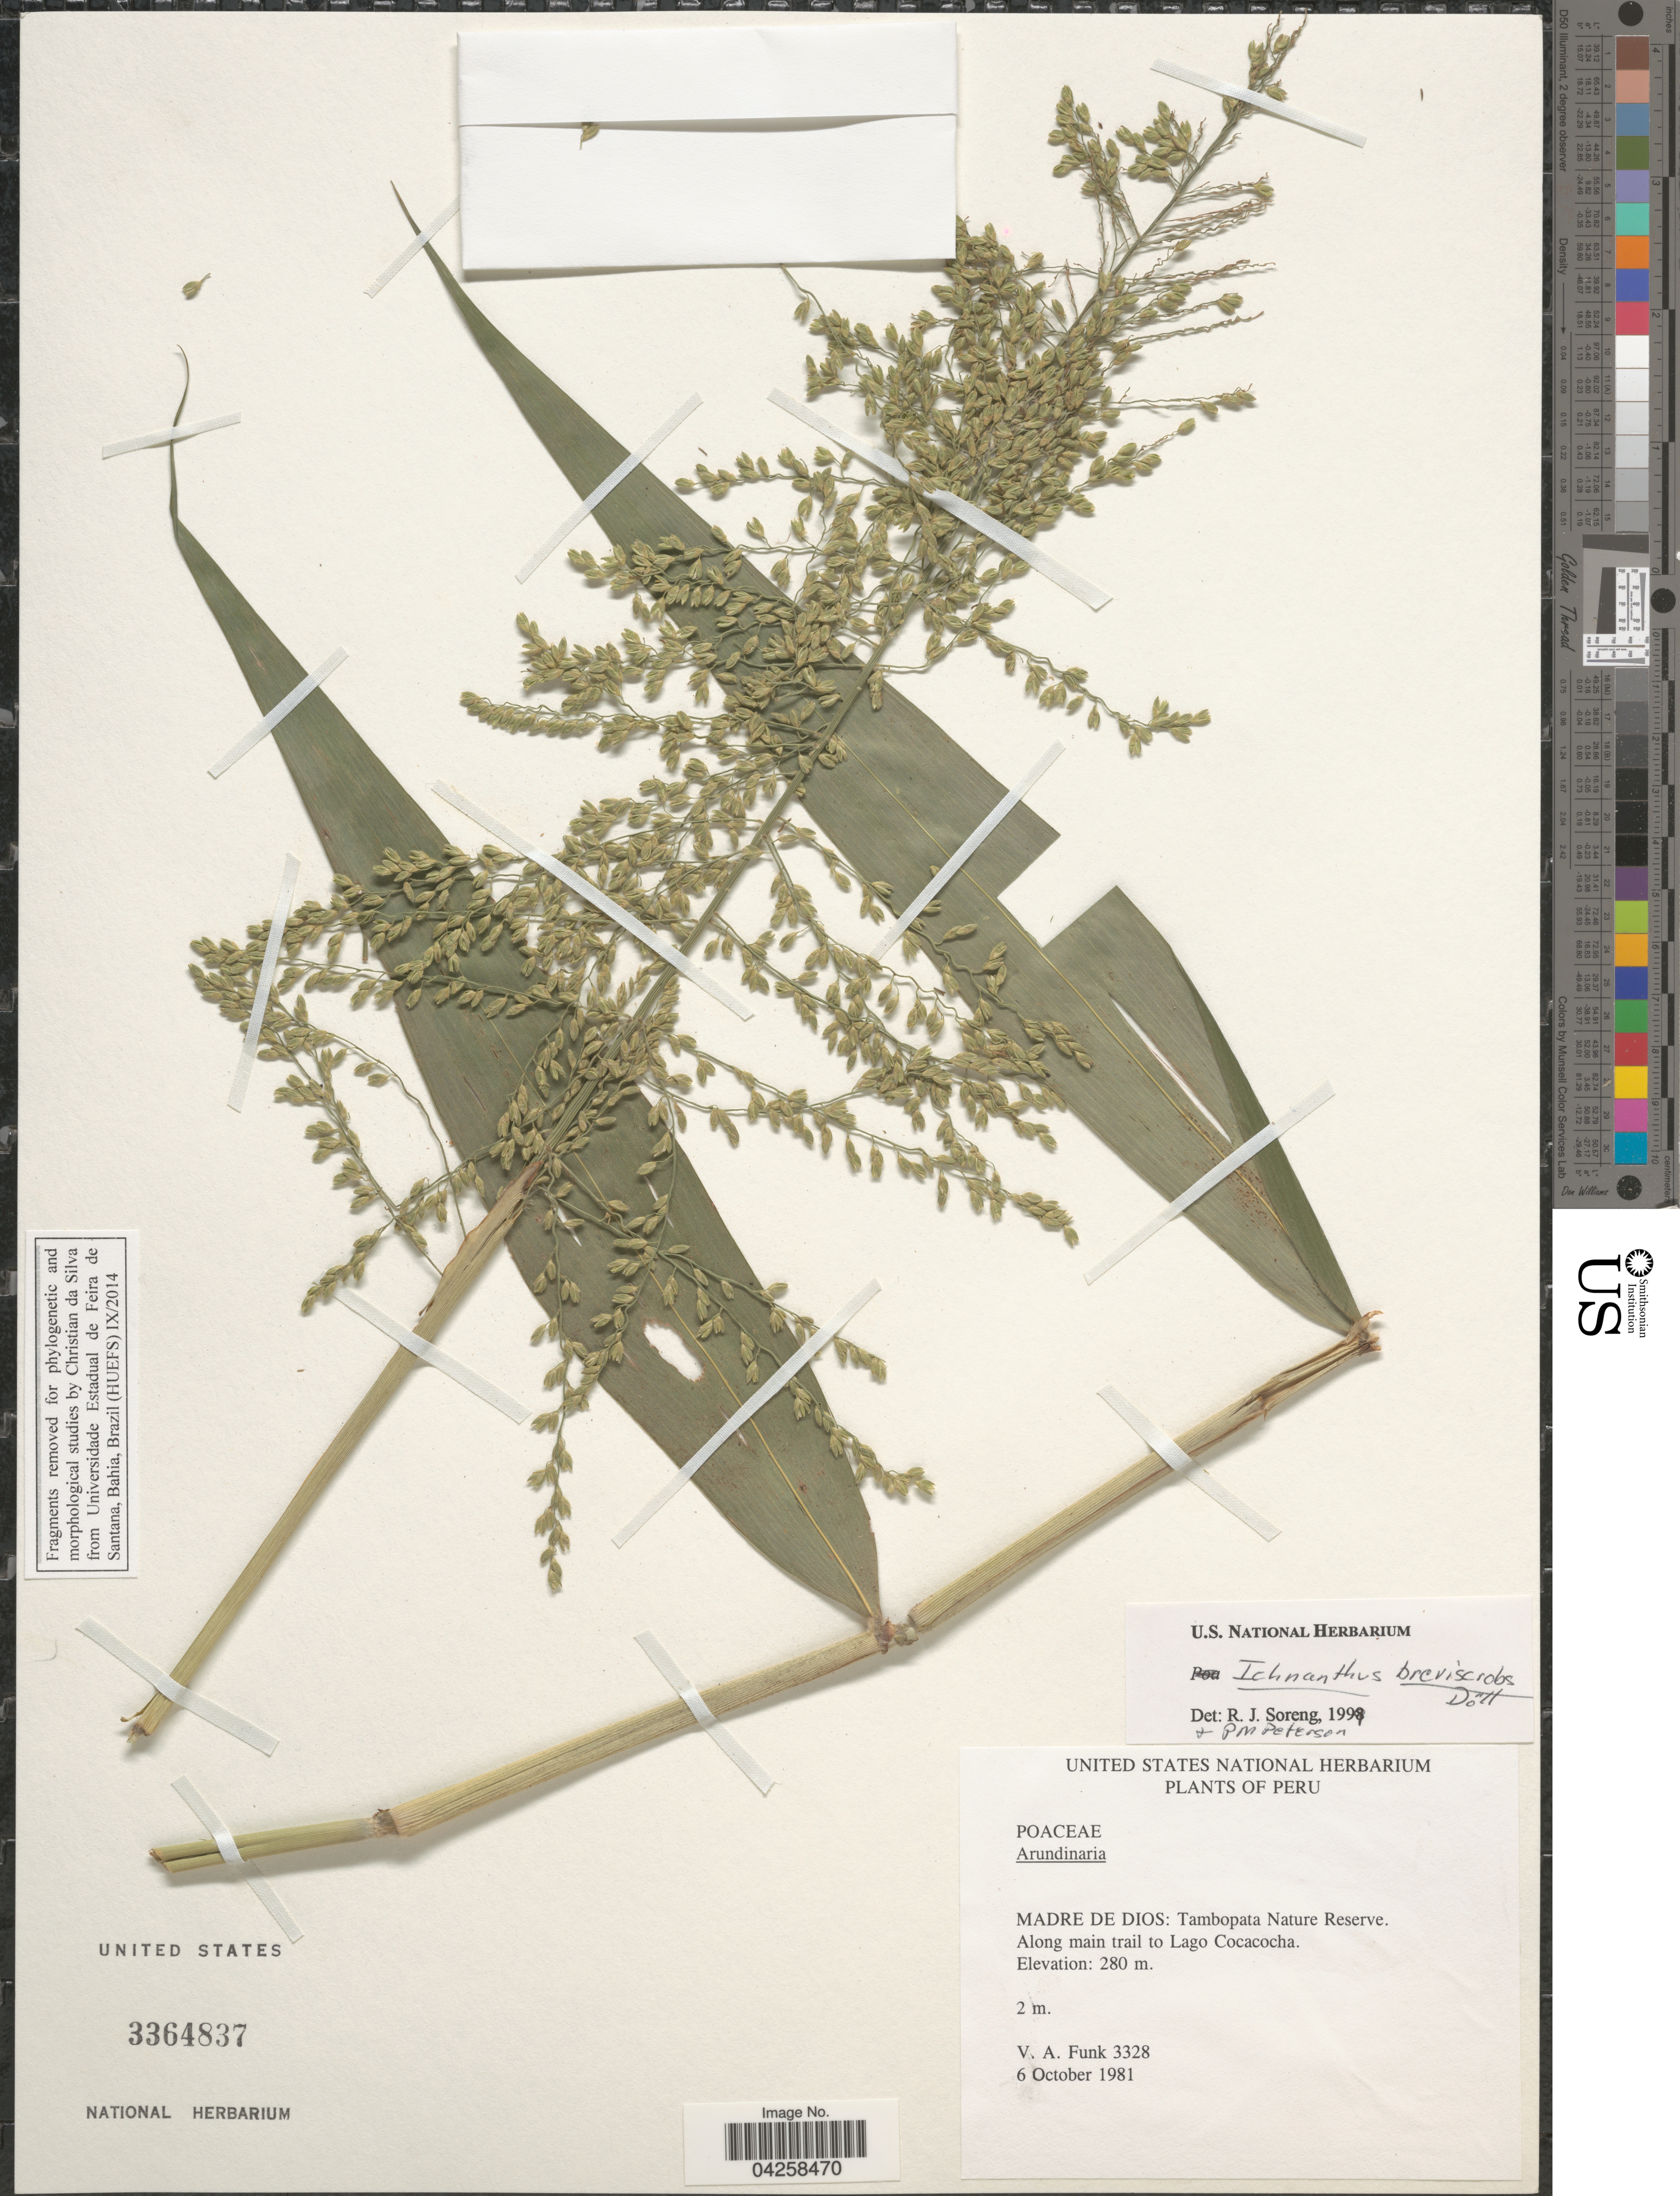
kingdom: Plantae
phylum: Tracheophyta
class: Liliopsida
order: Poales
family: Poaceae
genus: Ichnanthus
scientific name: Ichnanthus breviscrobs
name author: Döll in Mart.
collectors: V. Funk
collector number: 3328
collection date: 1981-10-06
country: Peru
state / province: Madre de Dios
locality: Tambopata Nature Reserve. Along main trail to Lago Cocacocha.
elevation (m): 280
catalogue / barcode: US 3364837